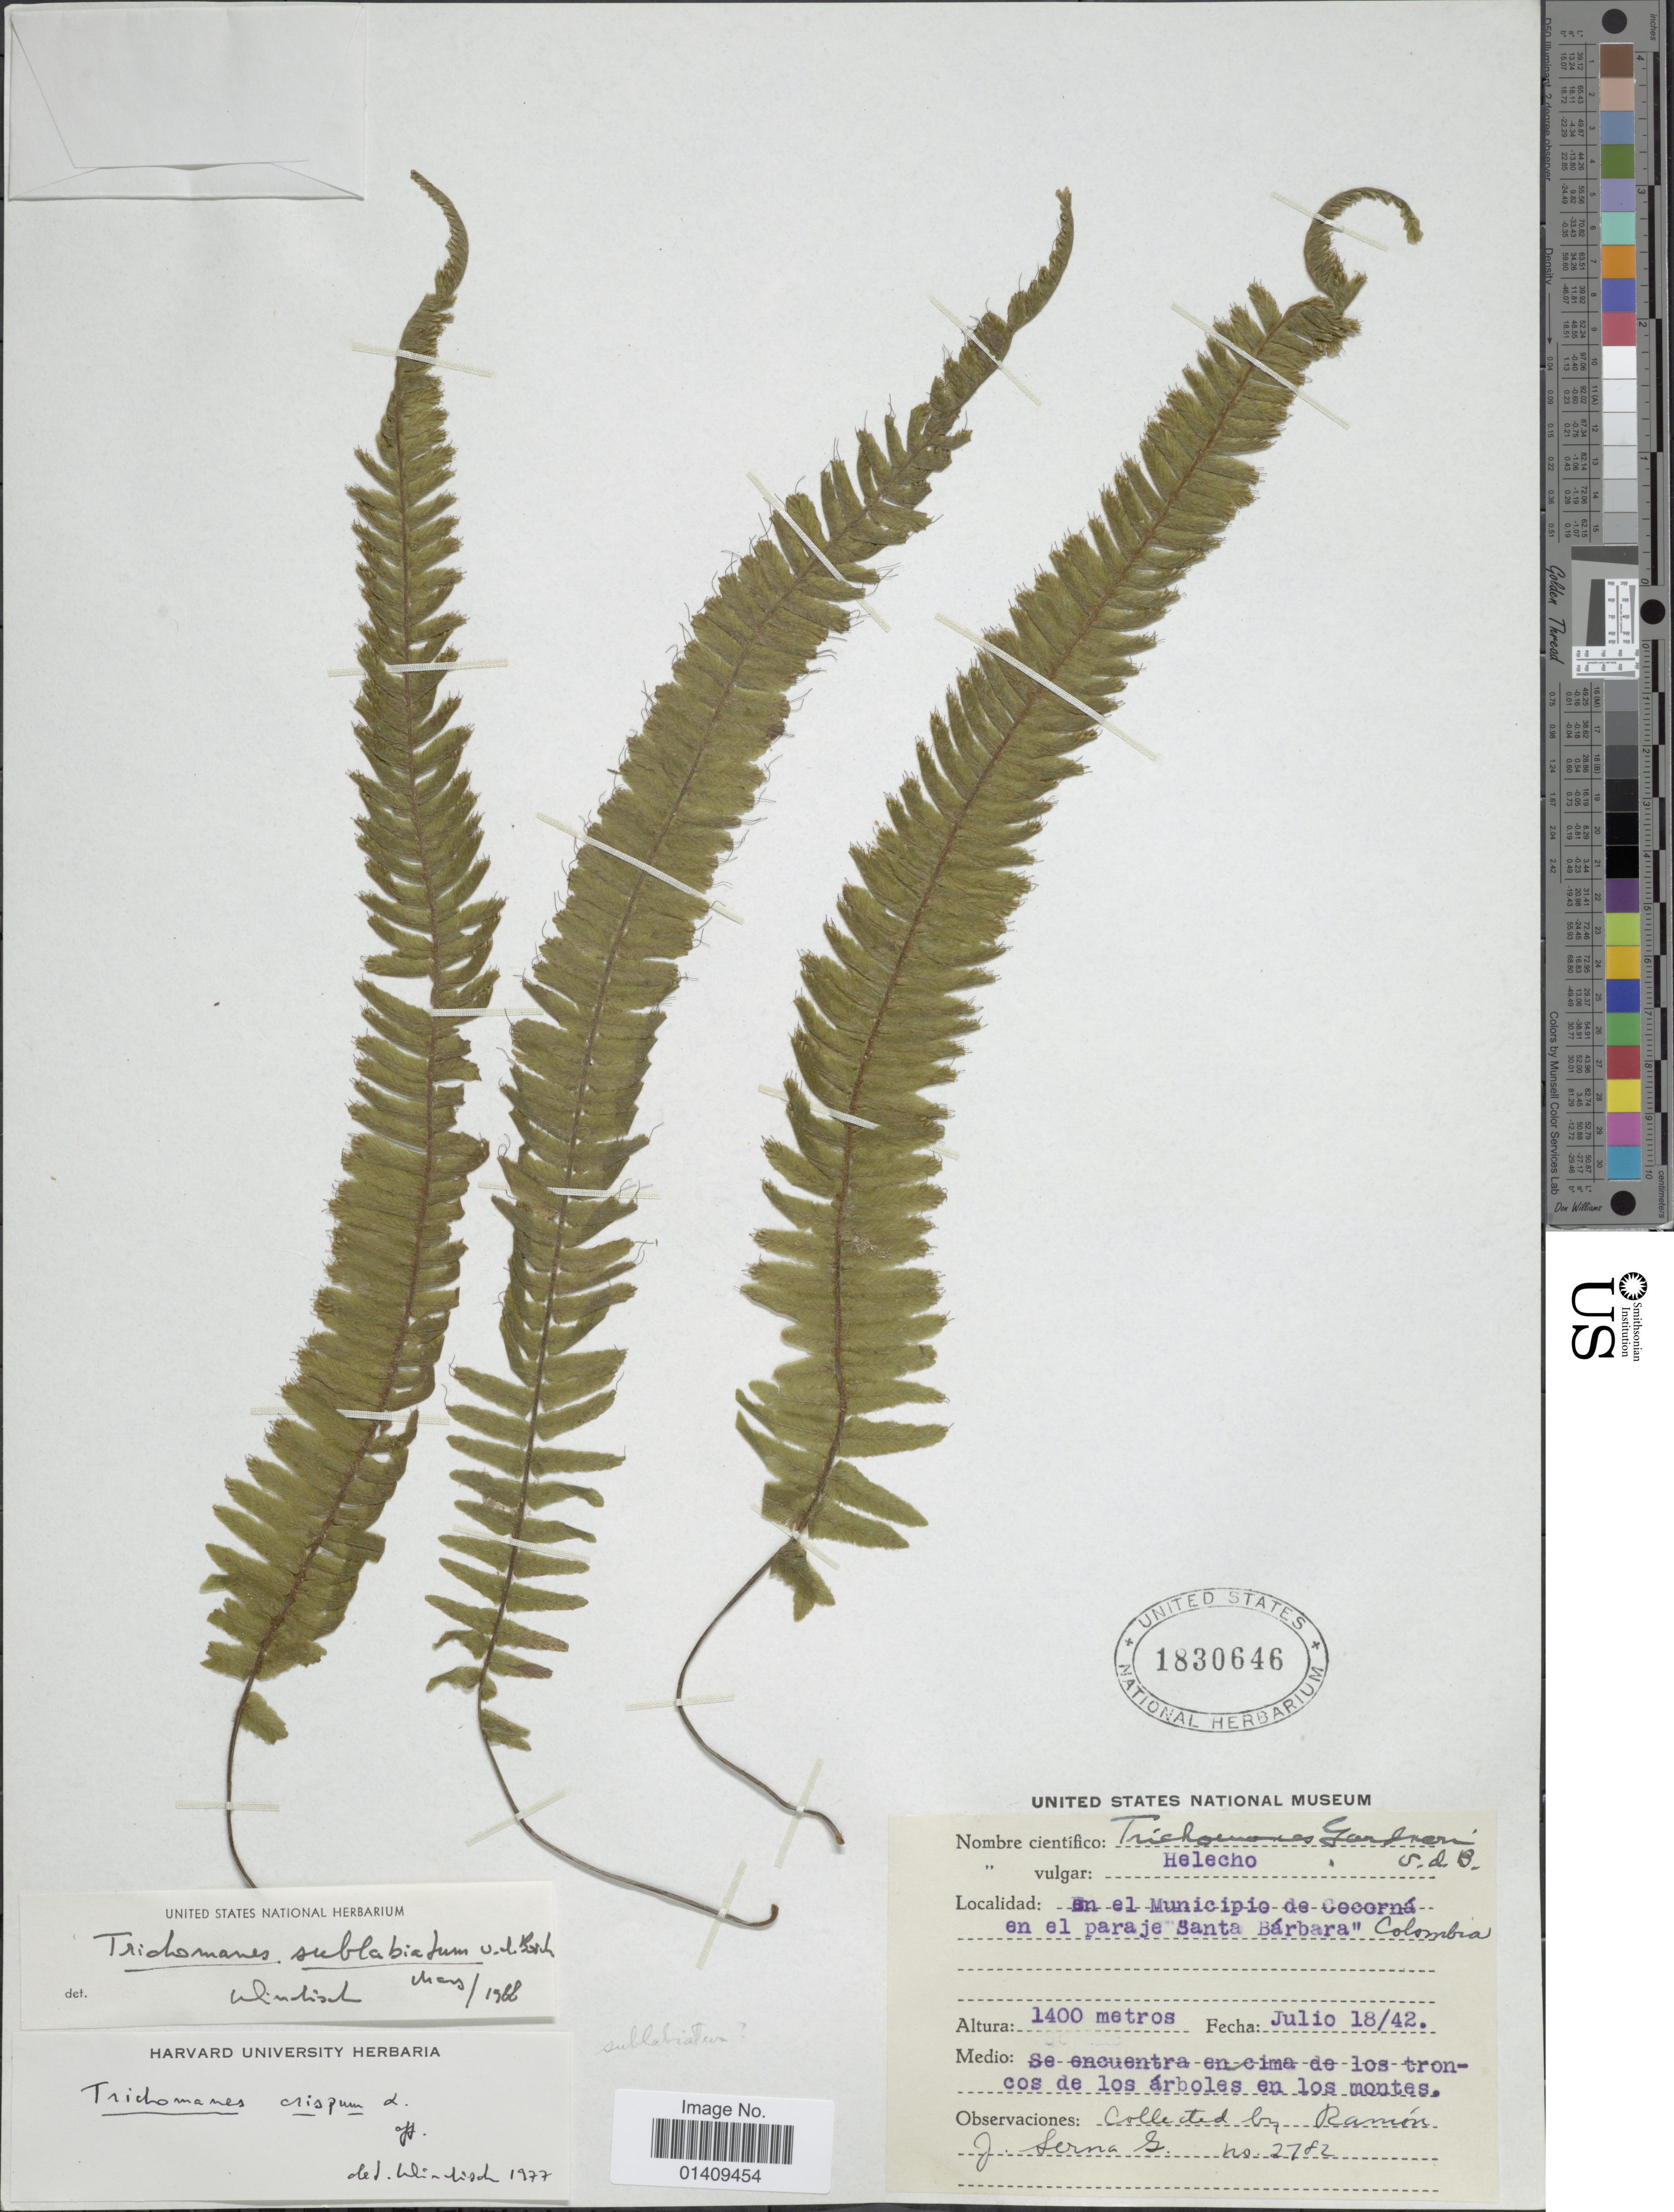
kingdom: Plantae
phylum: Tracheophyta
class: Polypodiopsida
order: Hymenophyllales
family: Hymenophyllaceae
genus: Trichomanes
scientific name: Trichomanes sublabiatum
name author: Bosch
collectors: R. Serna G.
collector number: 2782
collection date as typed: Transcribed d/m/y: 18/7/42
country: Colombia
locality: En el Municipio de Cecorna en el paraje Santa Barbara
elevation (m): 1400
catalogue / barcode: US 1830646